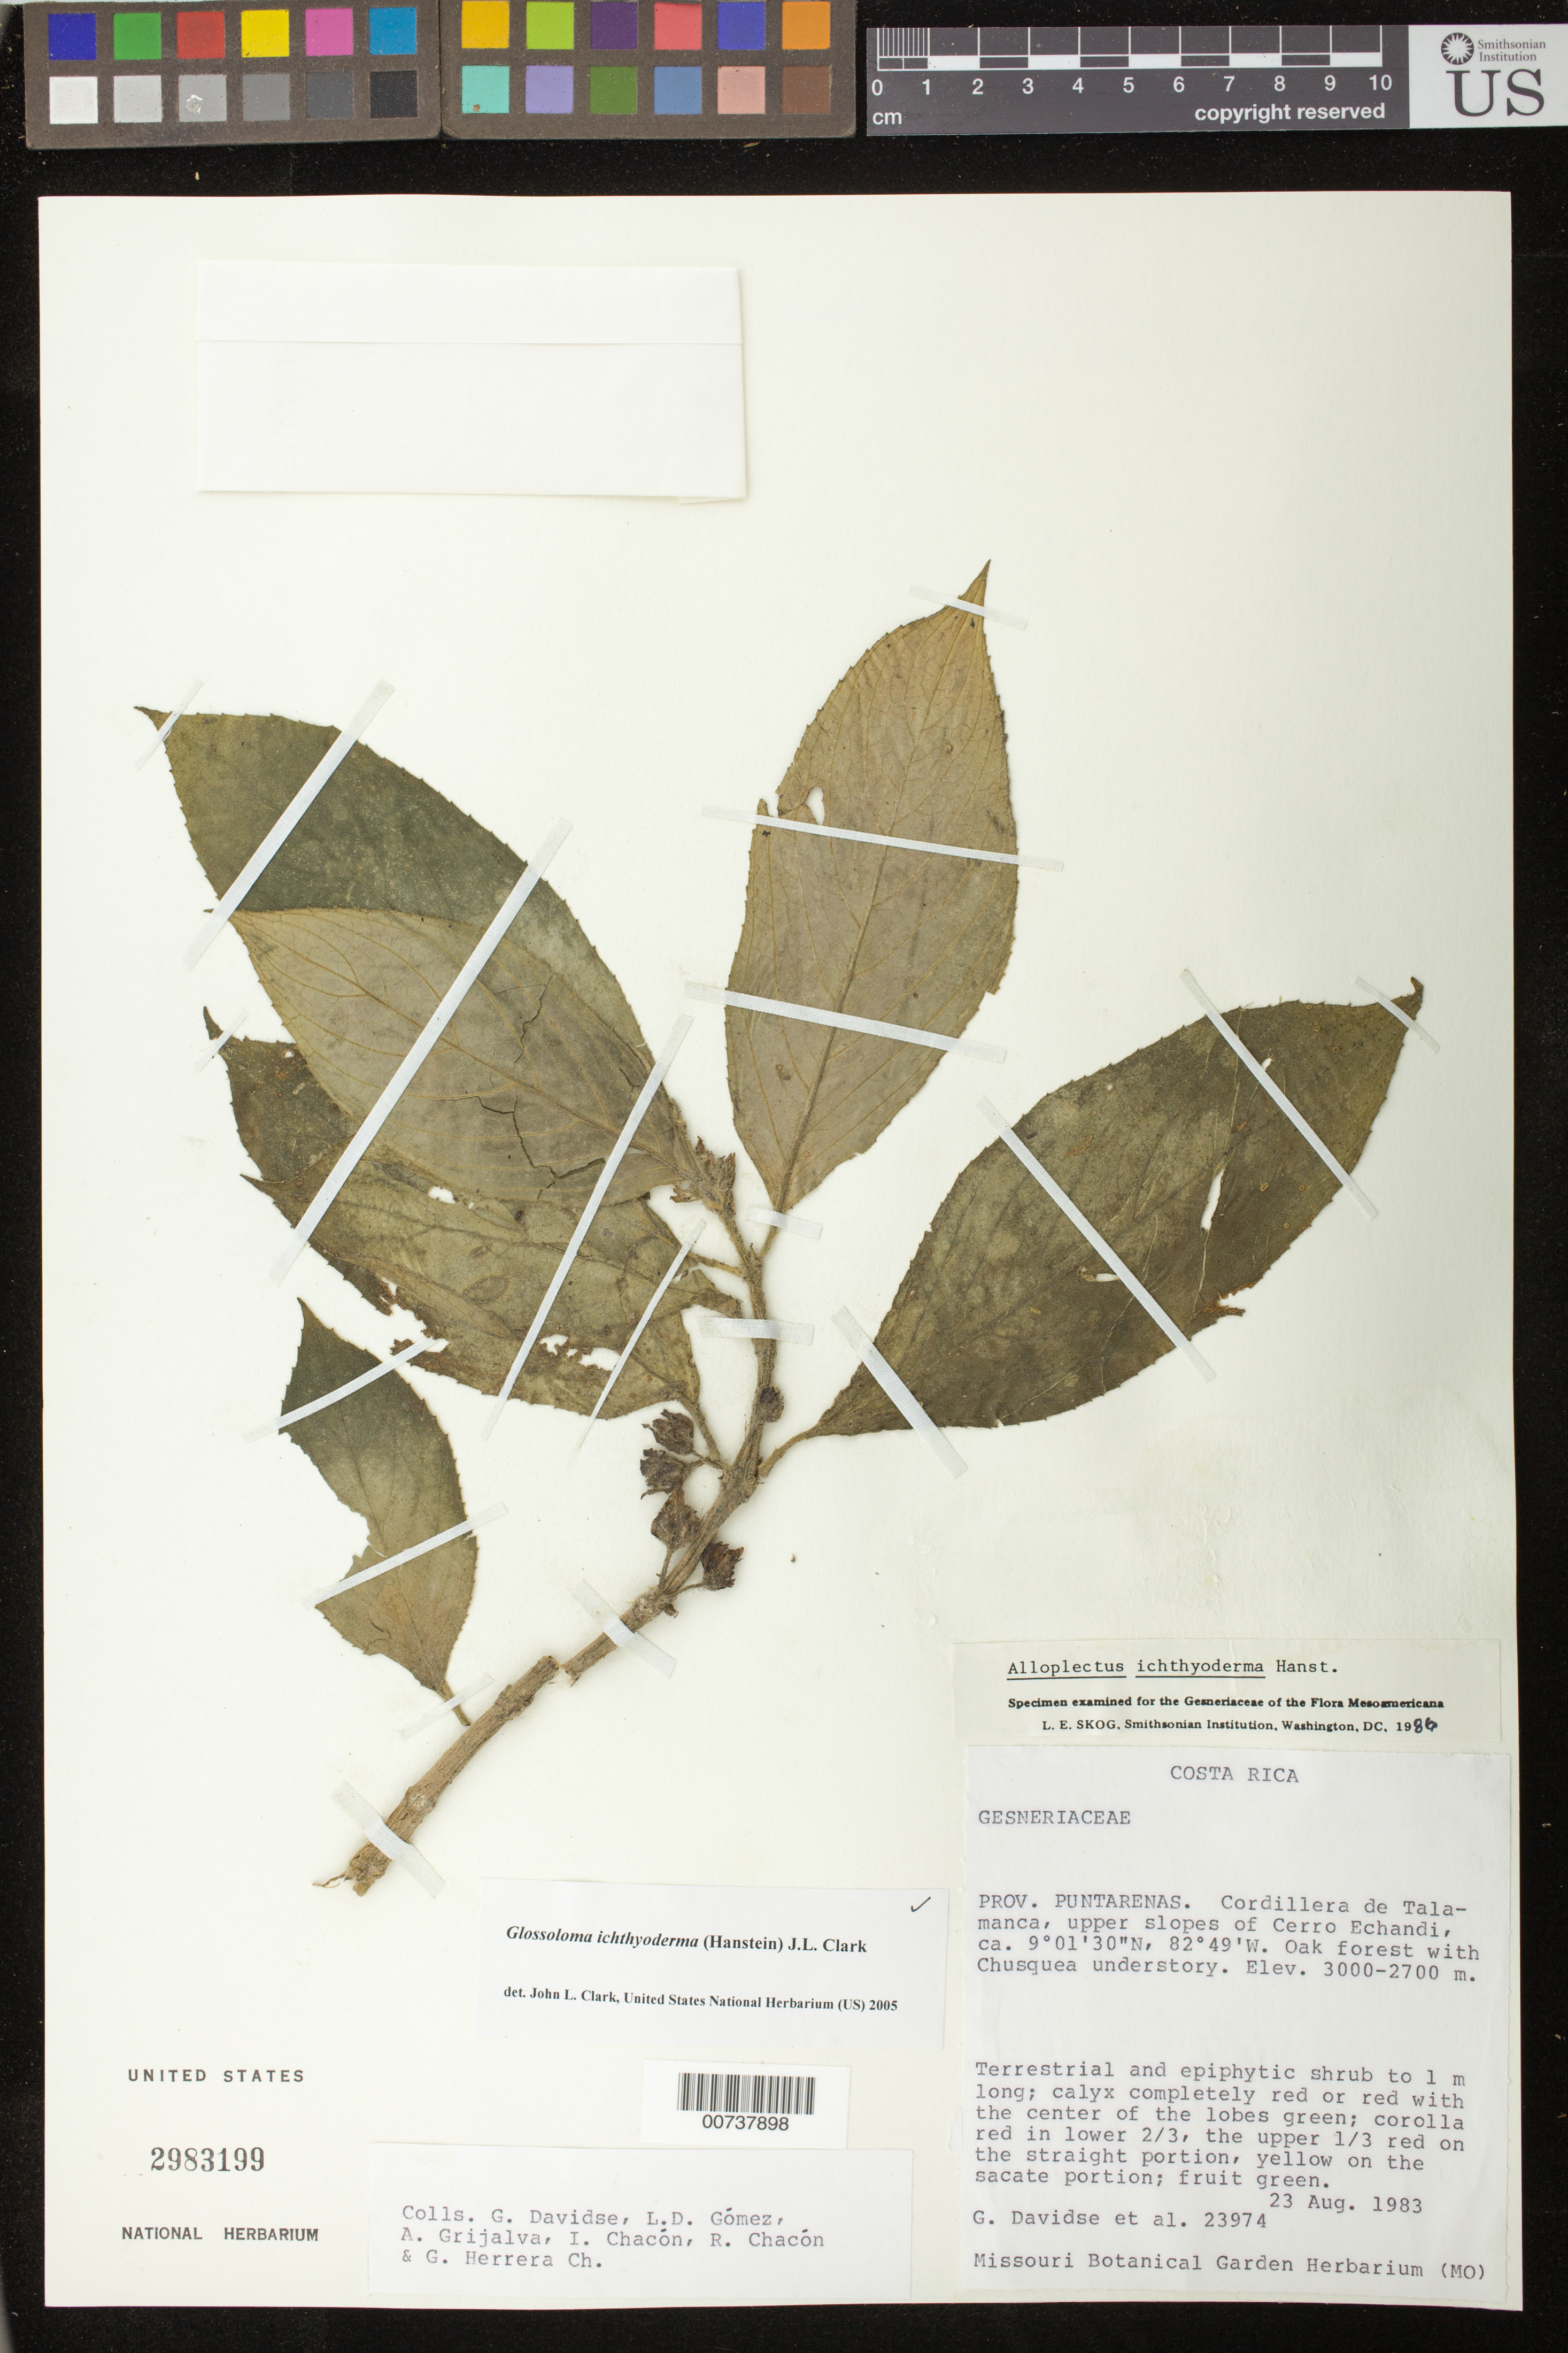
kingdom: Plantae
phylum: Tracheophyta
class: Magnoliopsida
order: Lamiales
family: Gesneriaceae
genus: Glossoloma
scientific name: Glossoloma ichthyoderma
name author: (Hanst.) J.L. Clark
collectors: G. Davidse, L. D. Gómez, A. Grijalva P., I. Chacon, R. Chacón & G. Herrera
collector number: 23974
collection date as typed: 23 Aug 1983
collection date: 1983-08-23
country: Costa Rica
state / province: Puntarenas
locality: Cordillera de Talmanca, upper slopes of Cerro Echandi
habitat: Oak forest with chusquea understory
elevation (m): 2700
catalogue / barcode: US 2983199